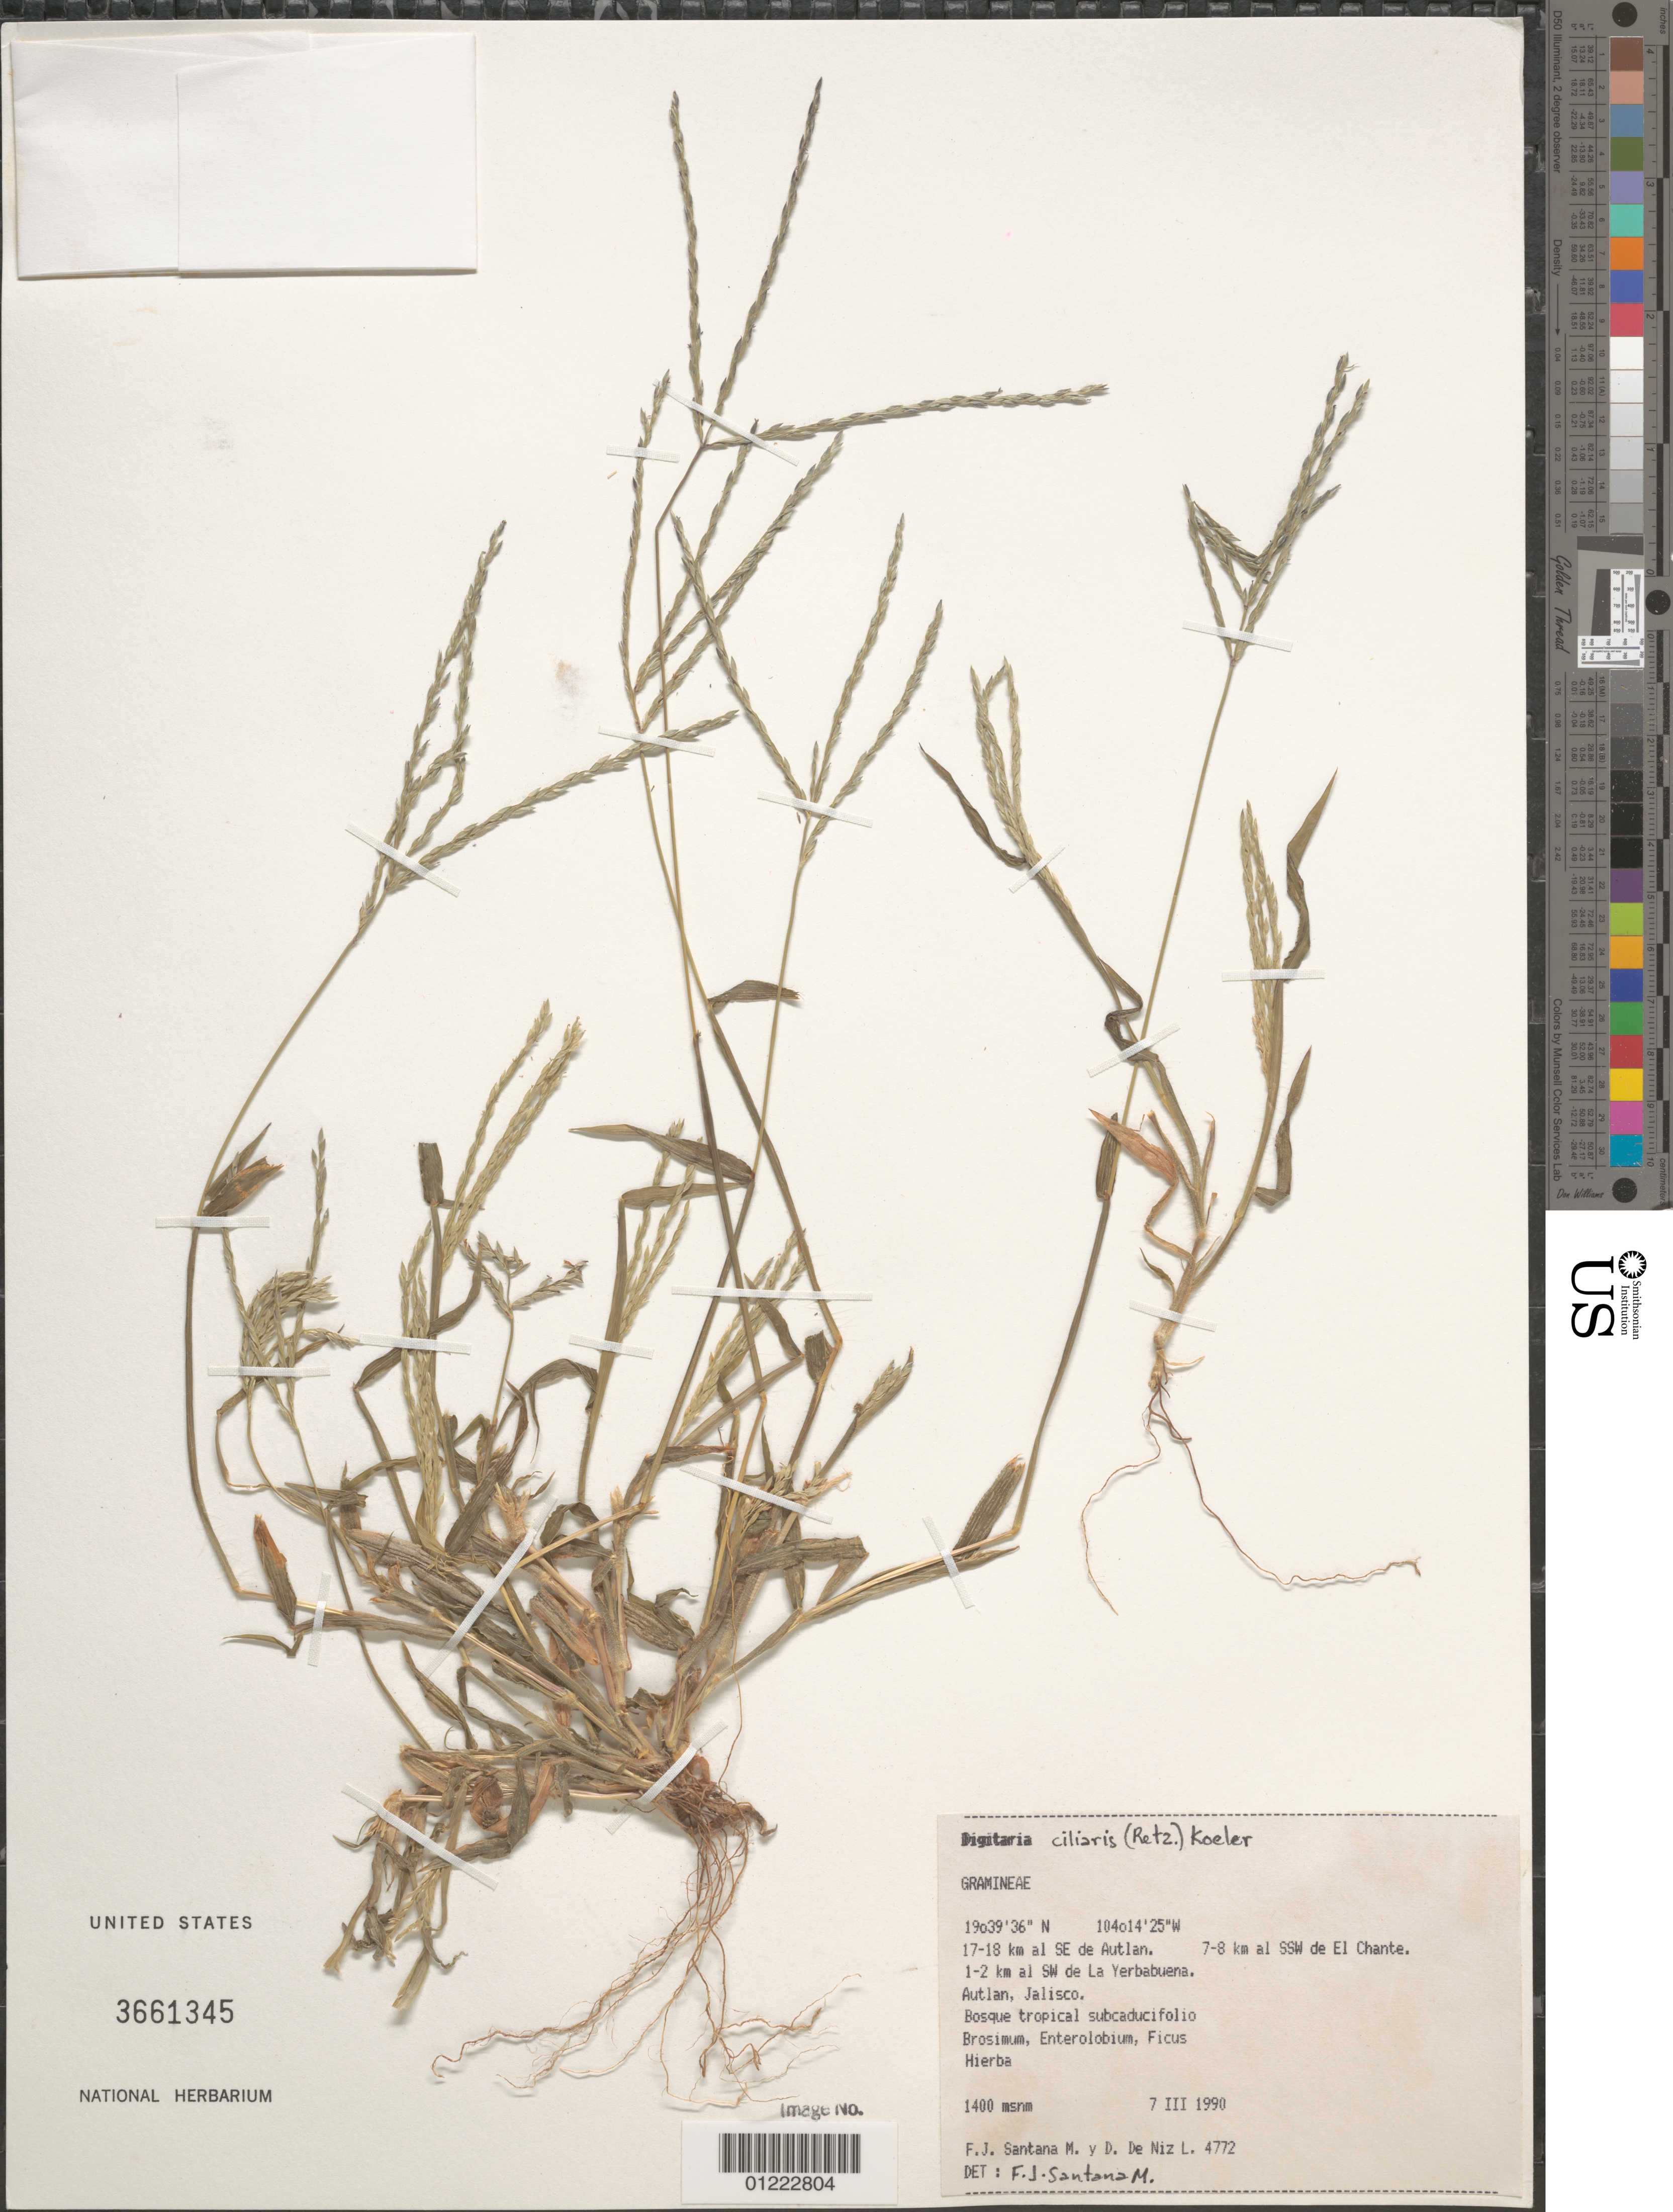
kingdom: Plantae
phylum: Tracheophyta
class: Liliopsida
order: Poales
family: Poaceae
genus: Digitaria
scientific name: Digitaria ciliaris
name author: (Retz.) Koeler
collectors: F. J. Santana M. & D. De Niz L.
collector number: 4772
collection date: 1990-03-17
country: Mexico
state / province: Jalisco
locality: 17-18 km al SE de Autlan. 7-8 km al SSW de El Chante, 1-2 km al SW de La Yerbabuena.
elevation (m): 1400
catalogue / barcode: US 3661345